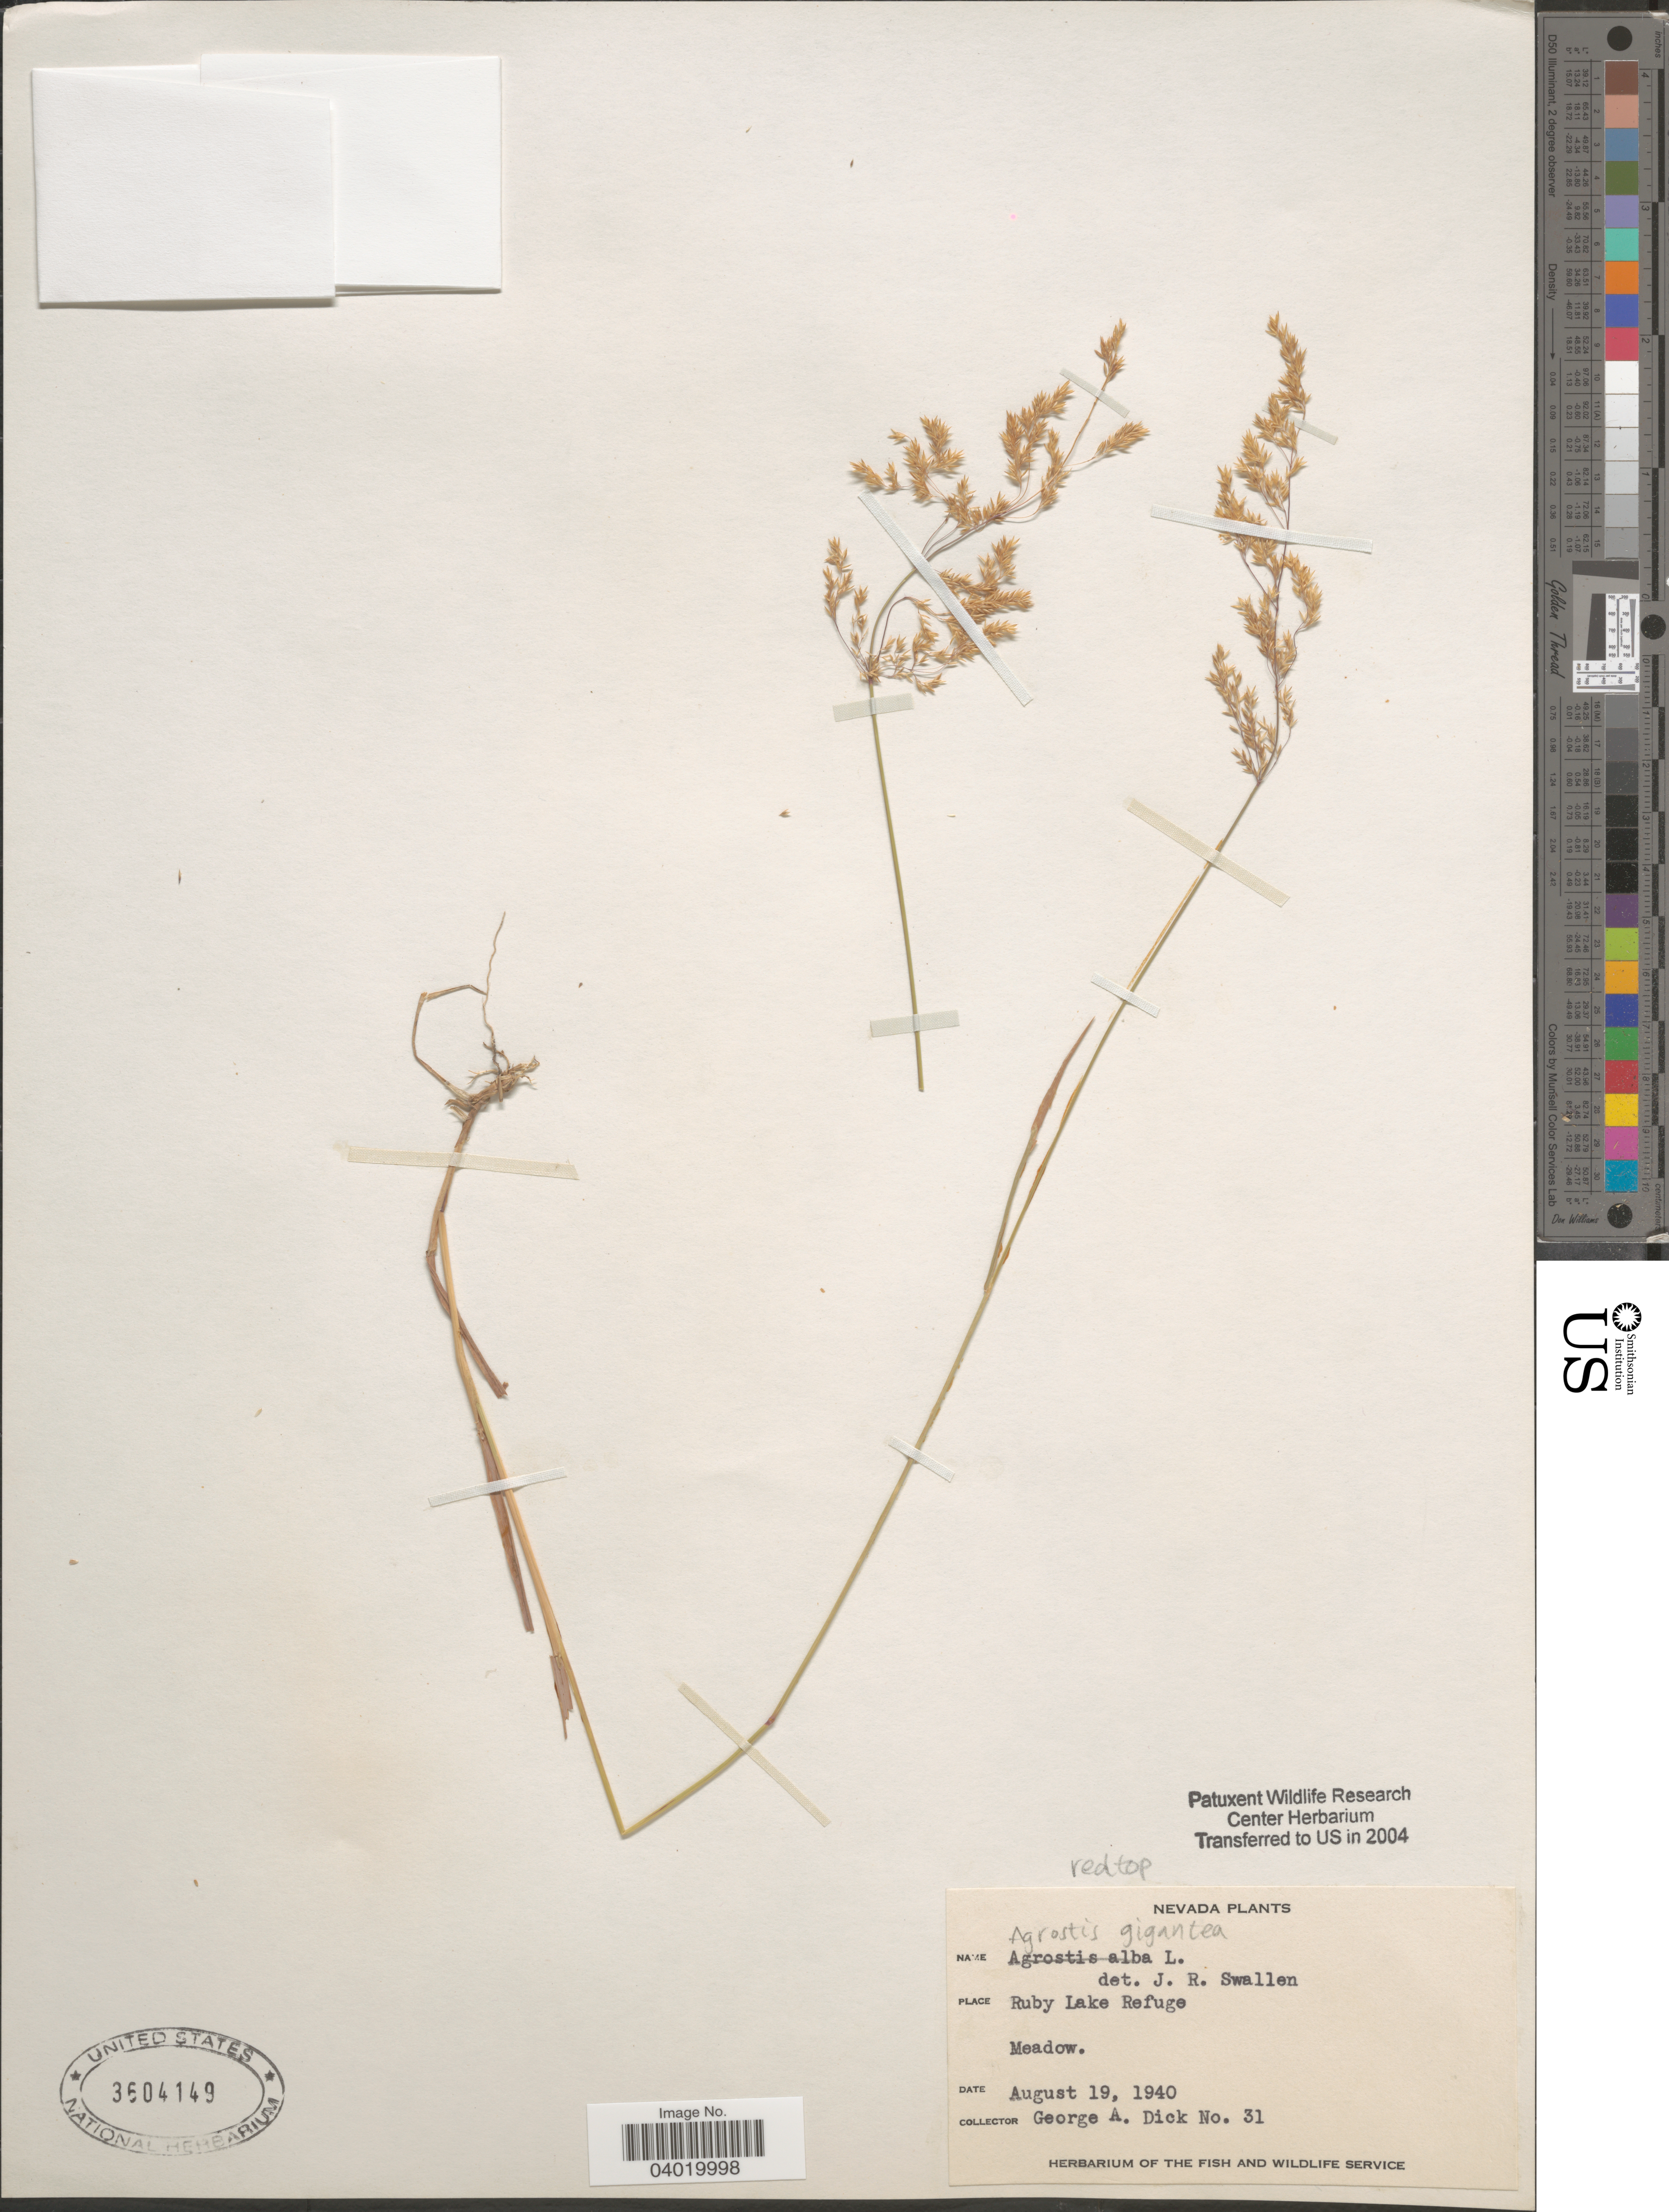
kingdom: Plantae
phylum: Tracheophyta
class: Liliopsida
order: Poales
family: Poaceae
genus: Agrostis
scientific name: Agrostis gigantea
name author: Roth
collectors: G. Dick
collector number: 31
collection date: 1940-08-19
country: United States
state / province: Nevada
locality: Ruby Lake Refuge. Meadow.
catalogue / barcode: US 3604149